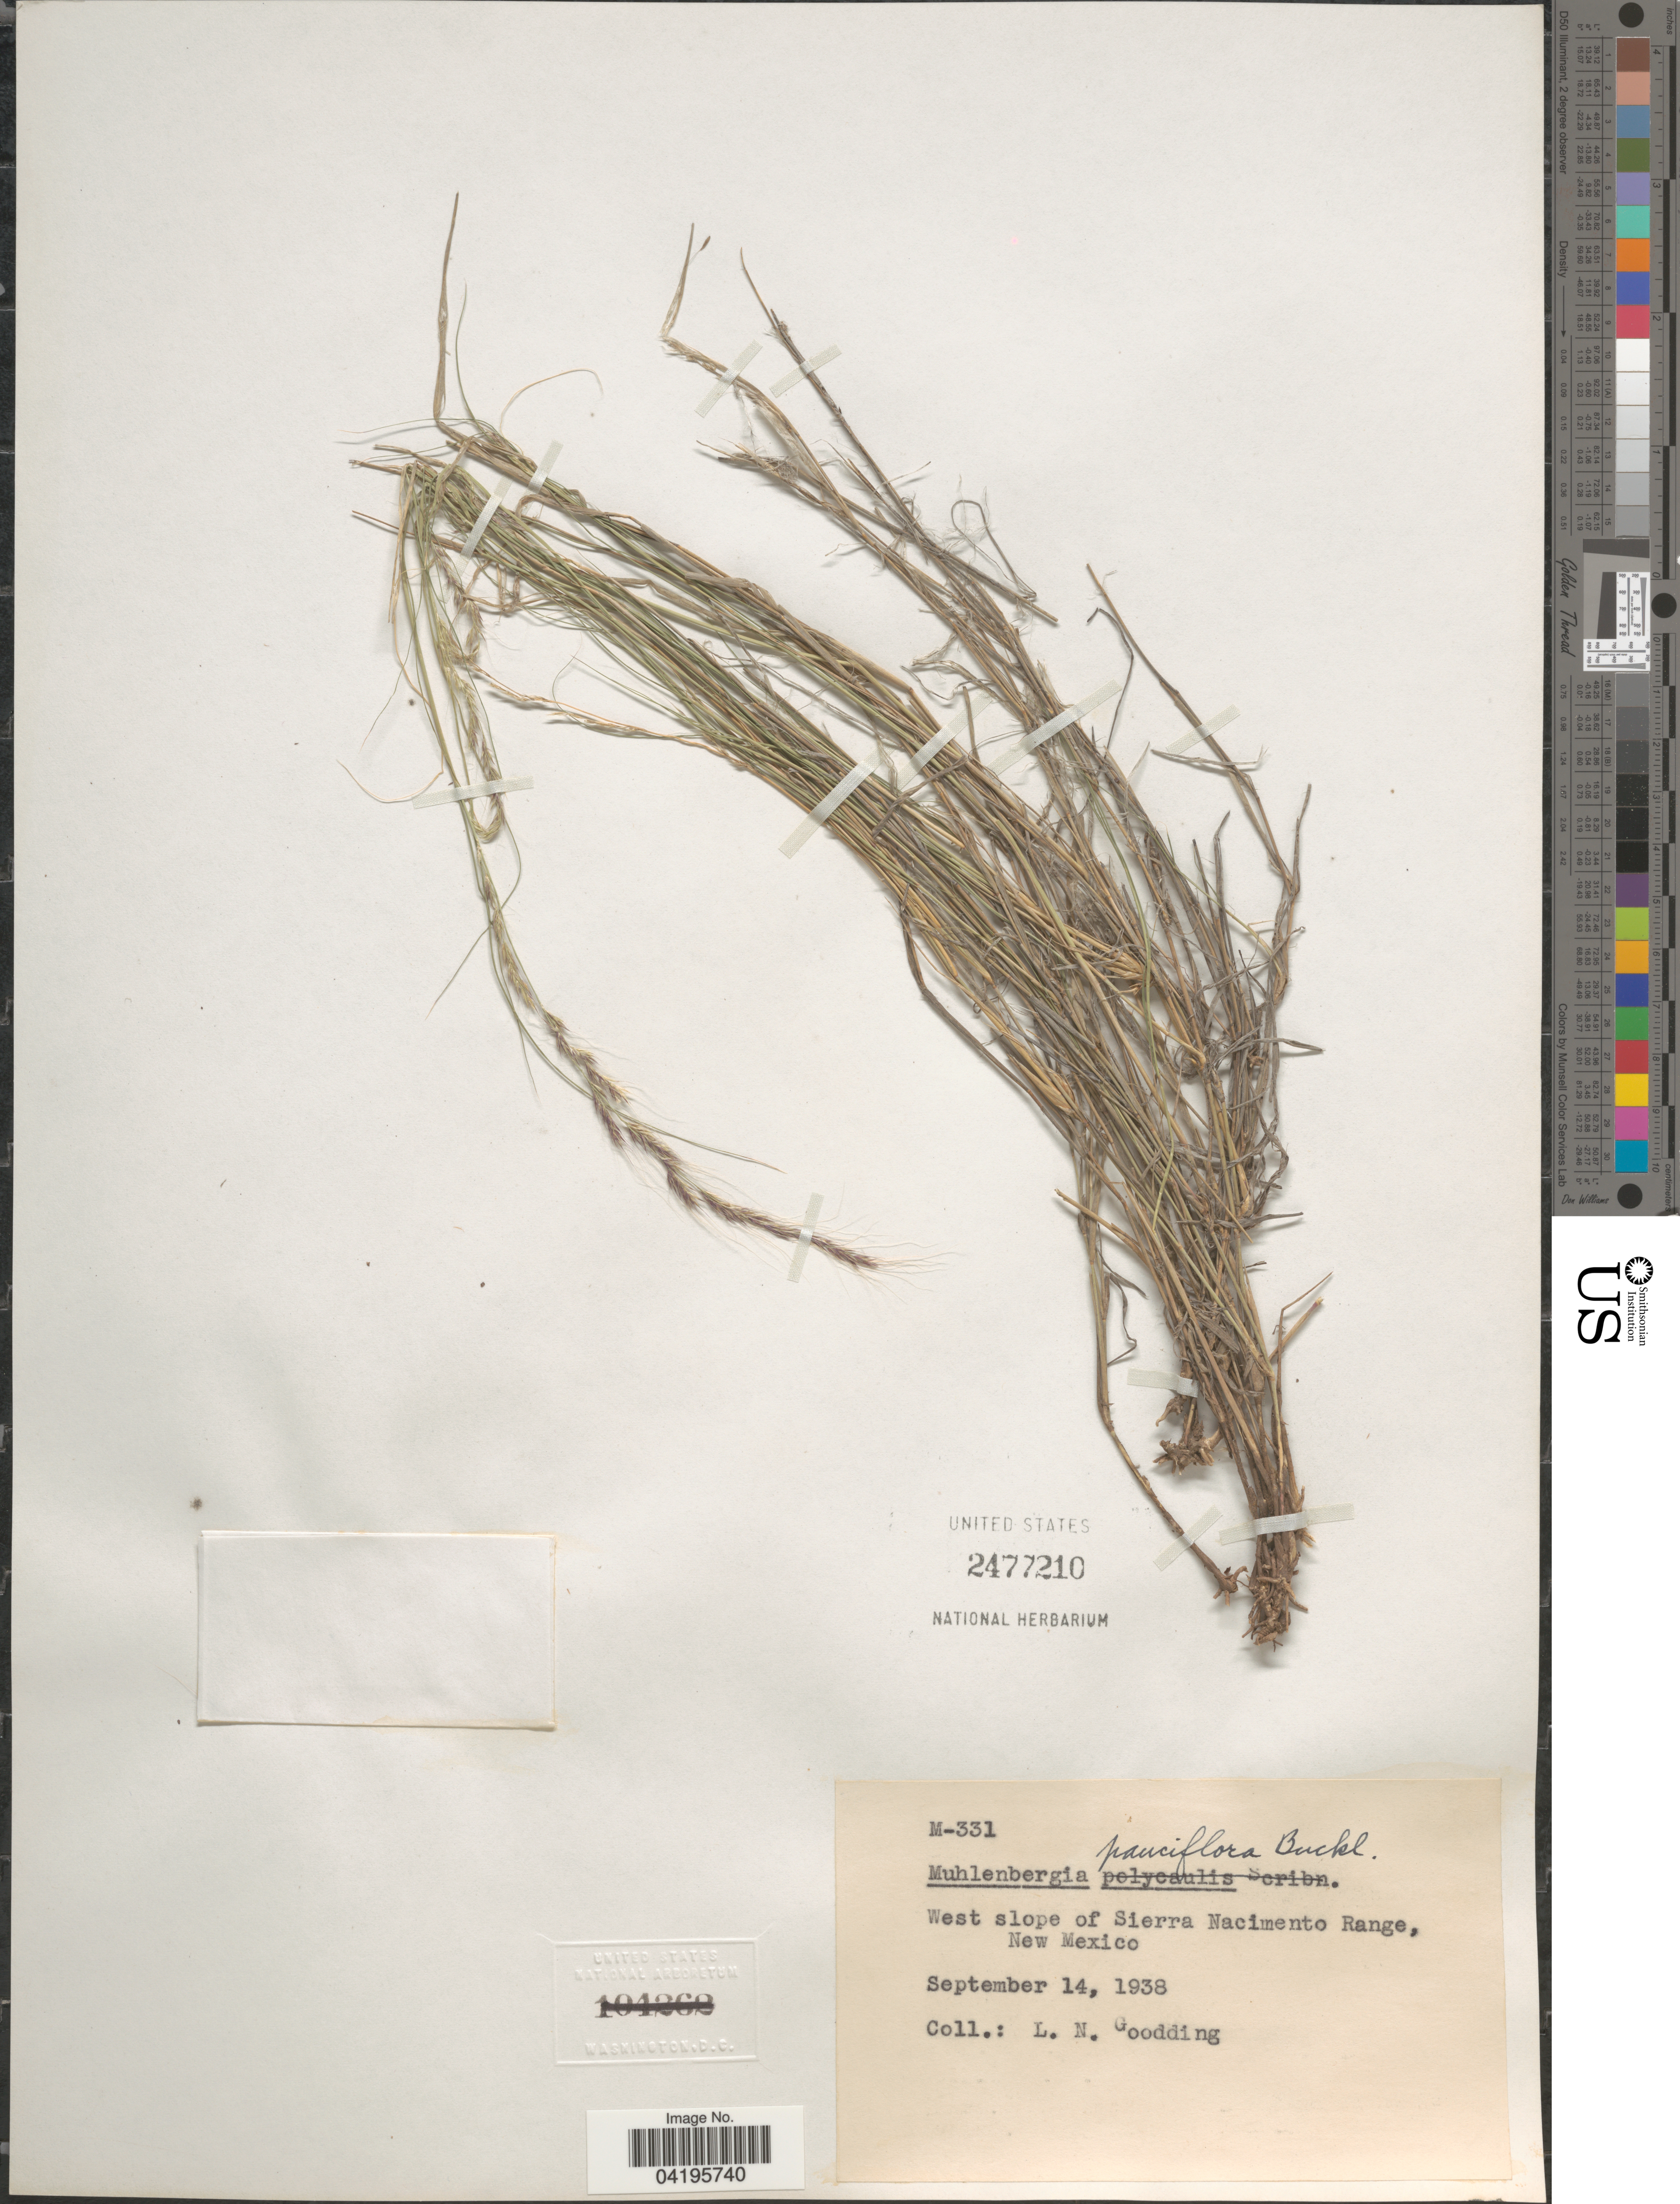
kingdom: Plantae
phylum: Tracheophyta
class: Liliopsida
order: Poales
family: Poaceae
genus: Muhlenbergia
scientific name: Muhlenbergia pauciflora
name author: Buckley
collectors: L. N. Goodding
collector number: M-331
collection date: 1938-09-14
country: United States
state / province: New Mexico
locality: West slope of Sierra Nacimento Range.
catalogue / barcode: US 2477210